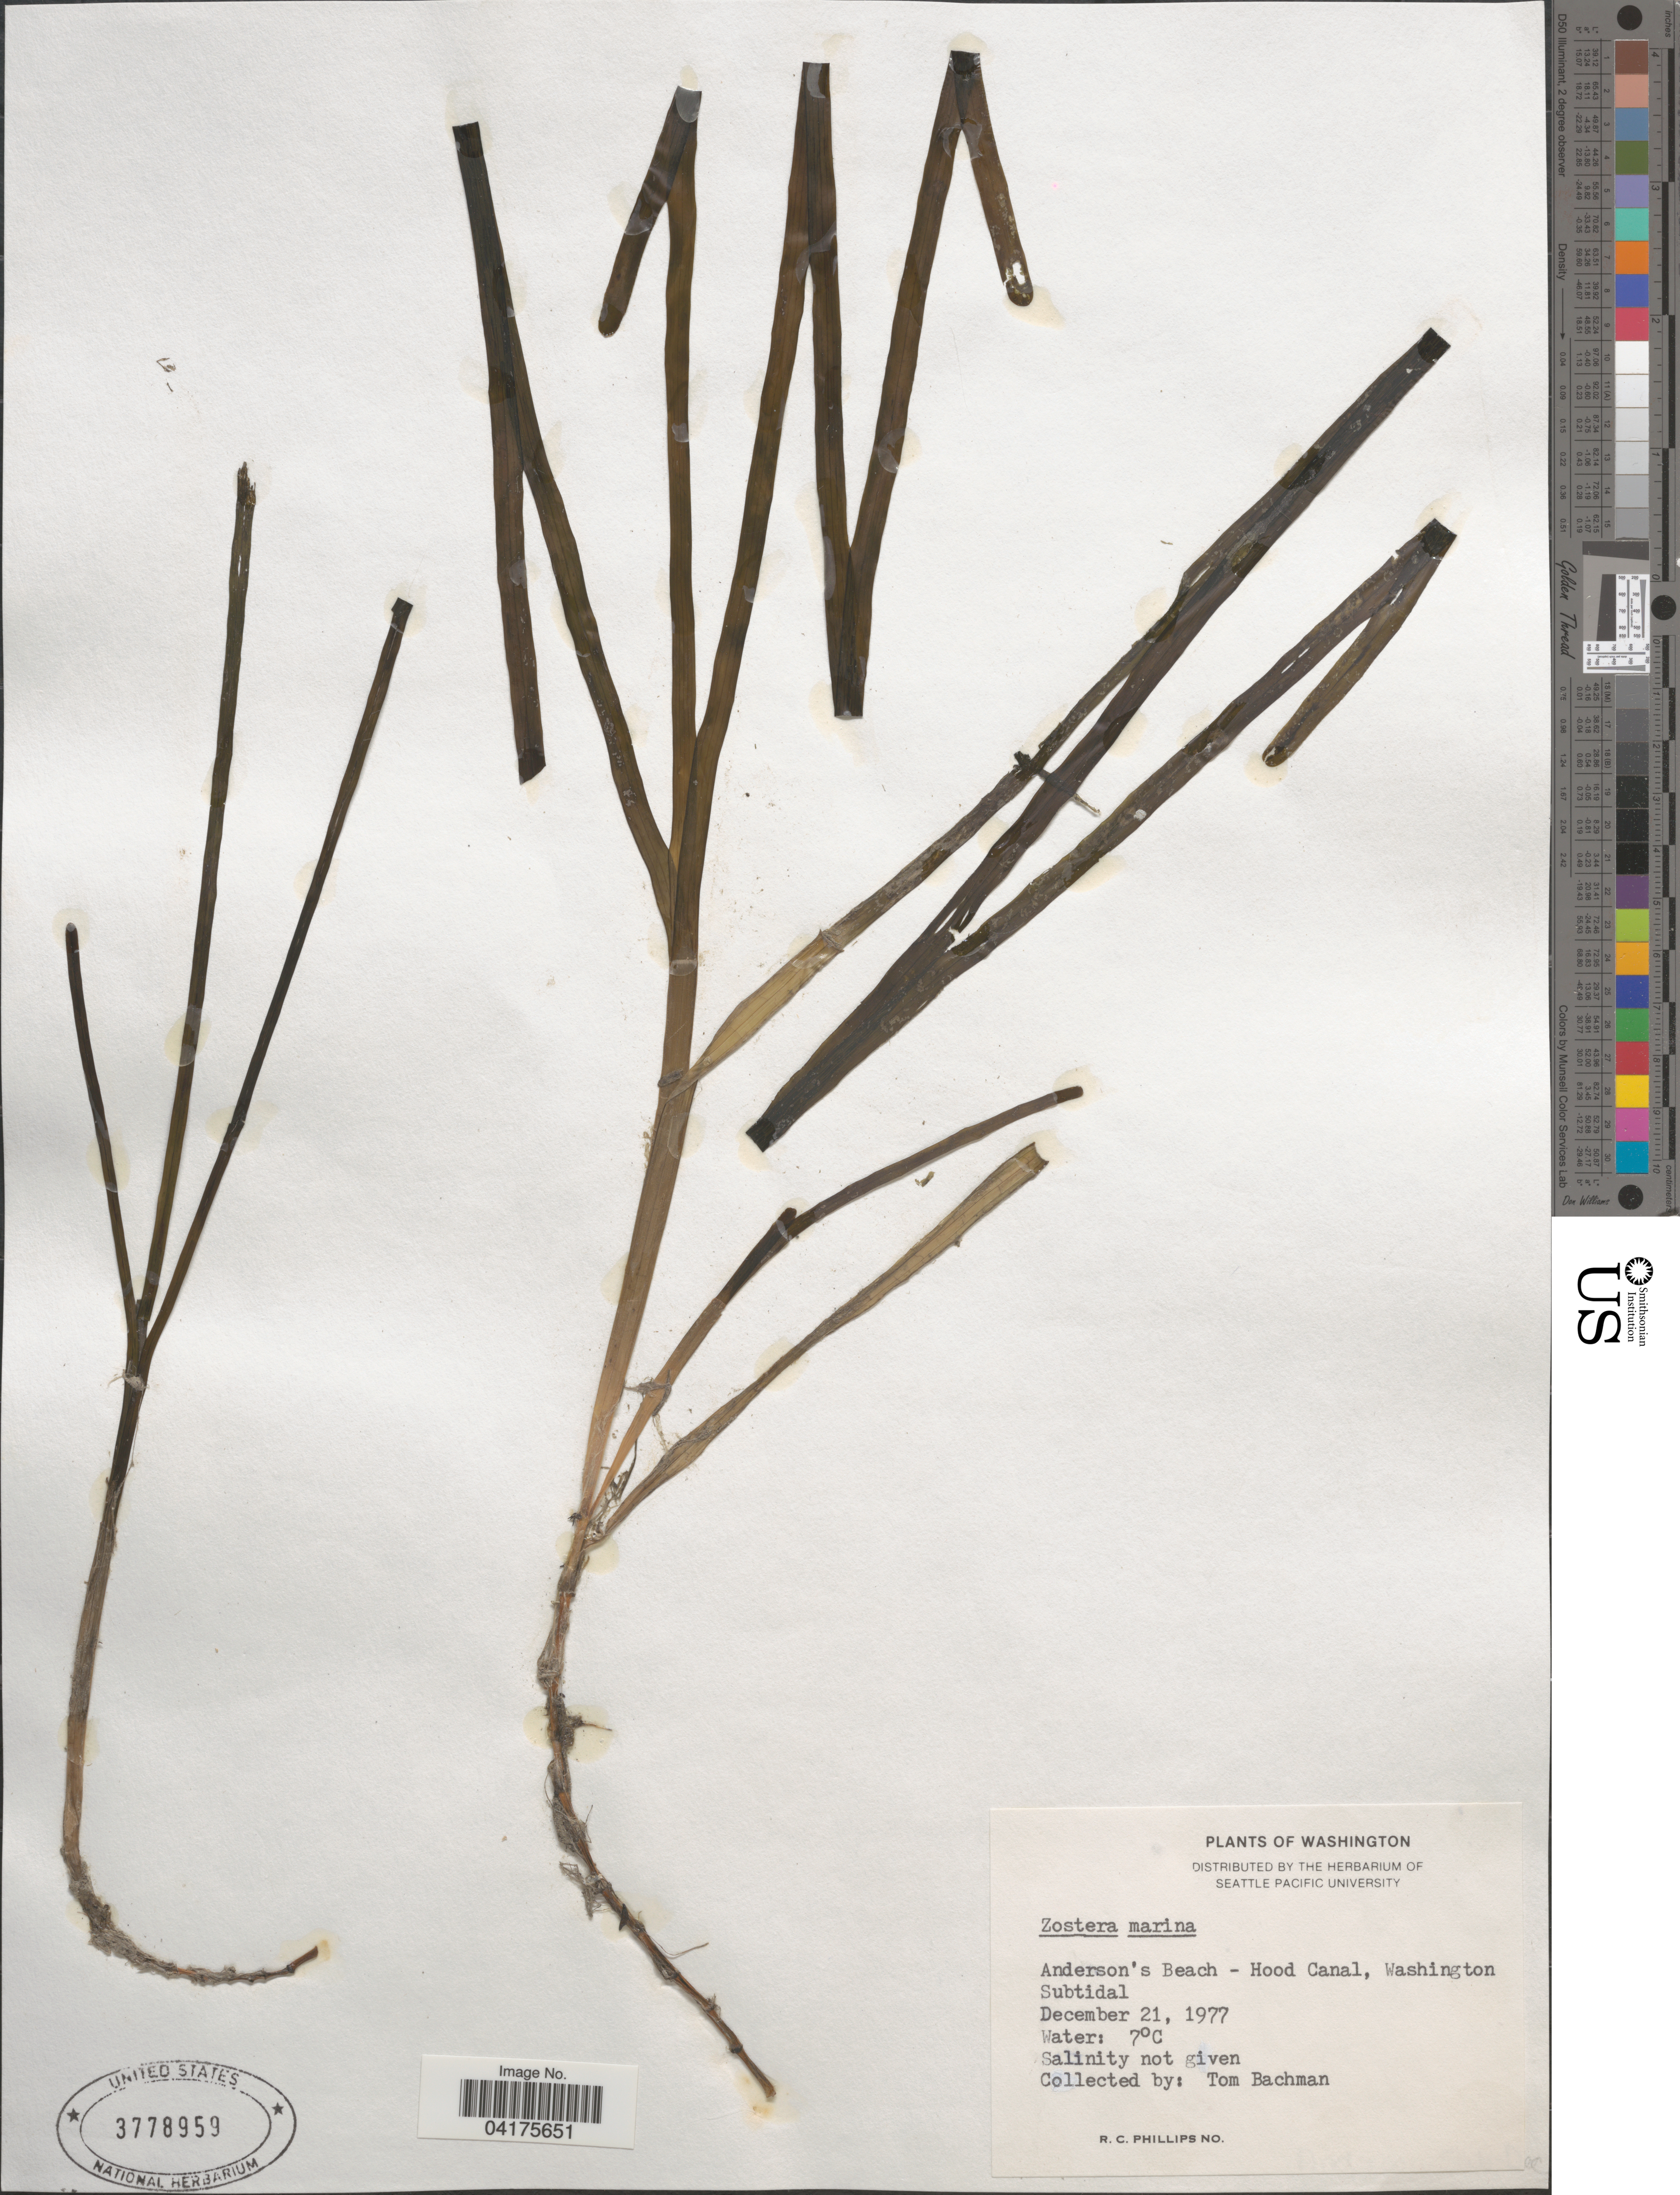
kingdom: Plantae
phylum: Tracheophyta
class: Liliopsida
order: Alismatales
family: Zosteraceae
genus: Zostera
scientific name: Zostera marina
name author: L.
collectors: T. Bachman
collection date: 1977-12-21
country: United States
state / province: Washington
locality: Anderson's Beach - Hood Canal.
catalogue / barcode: US 3778959